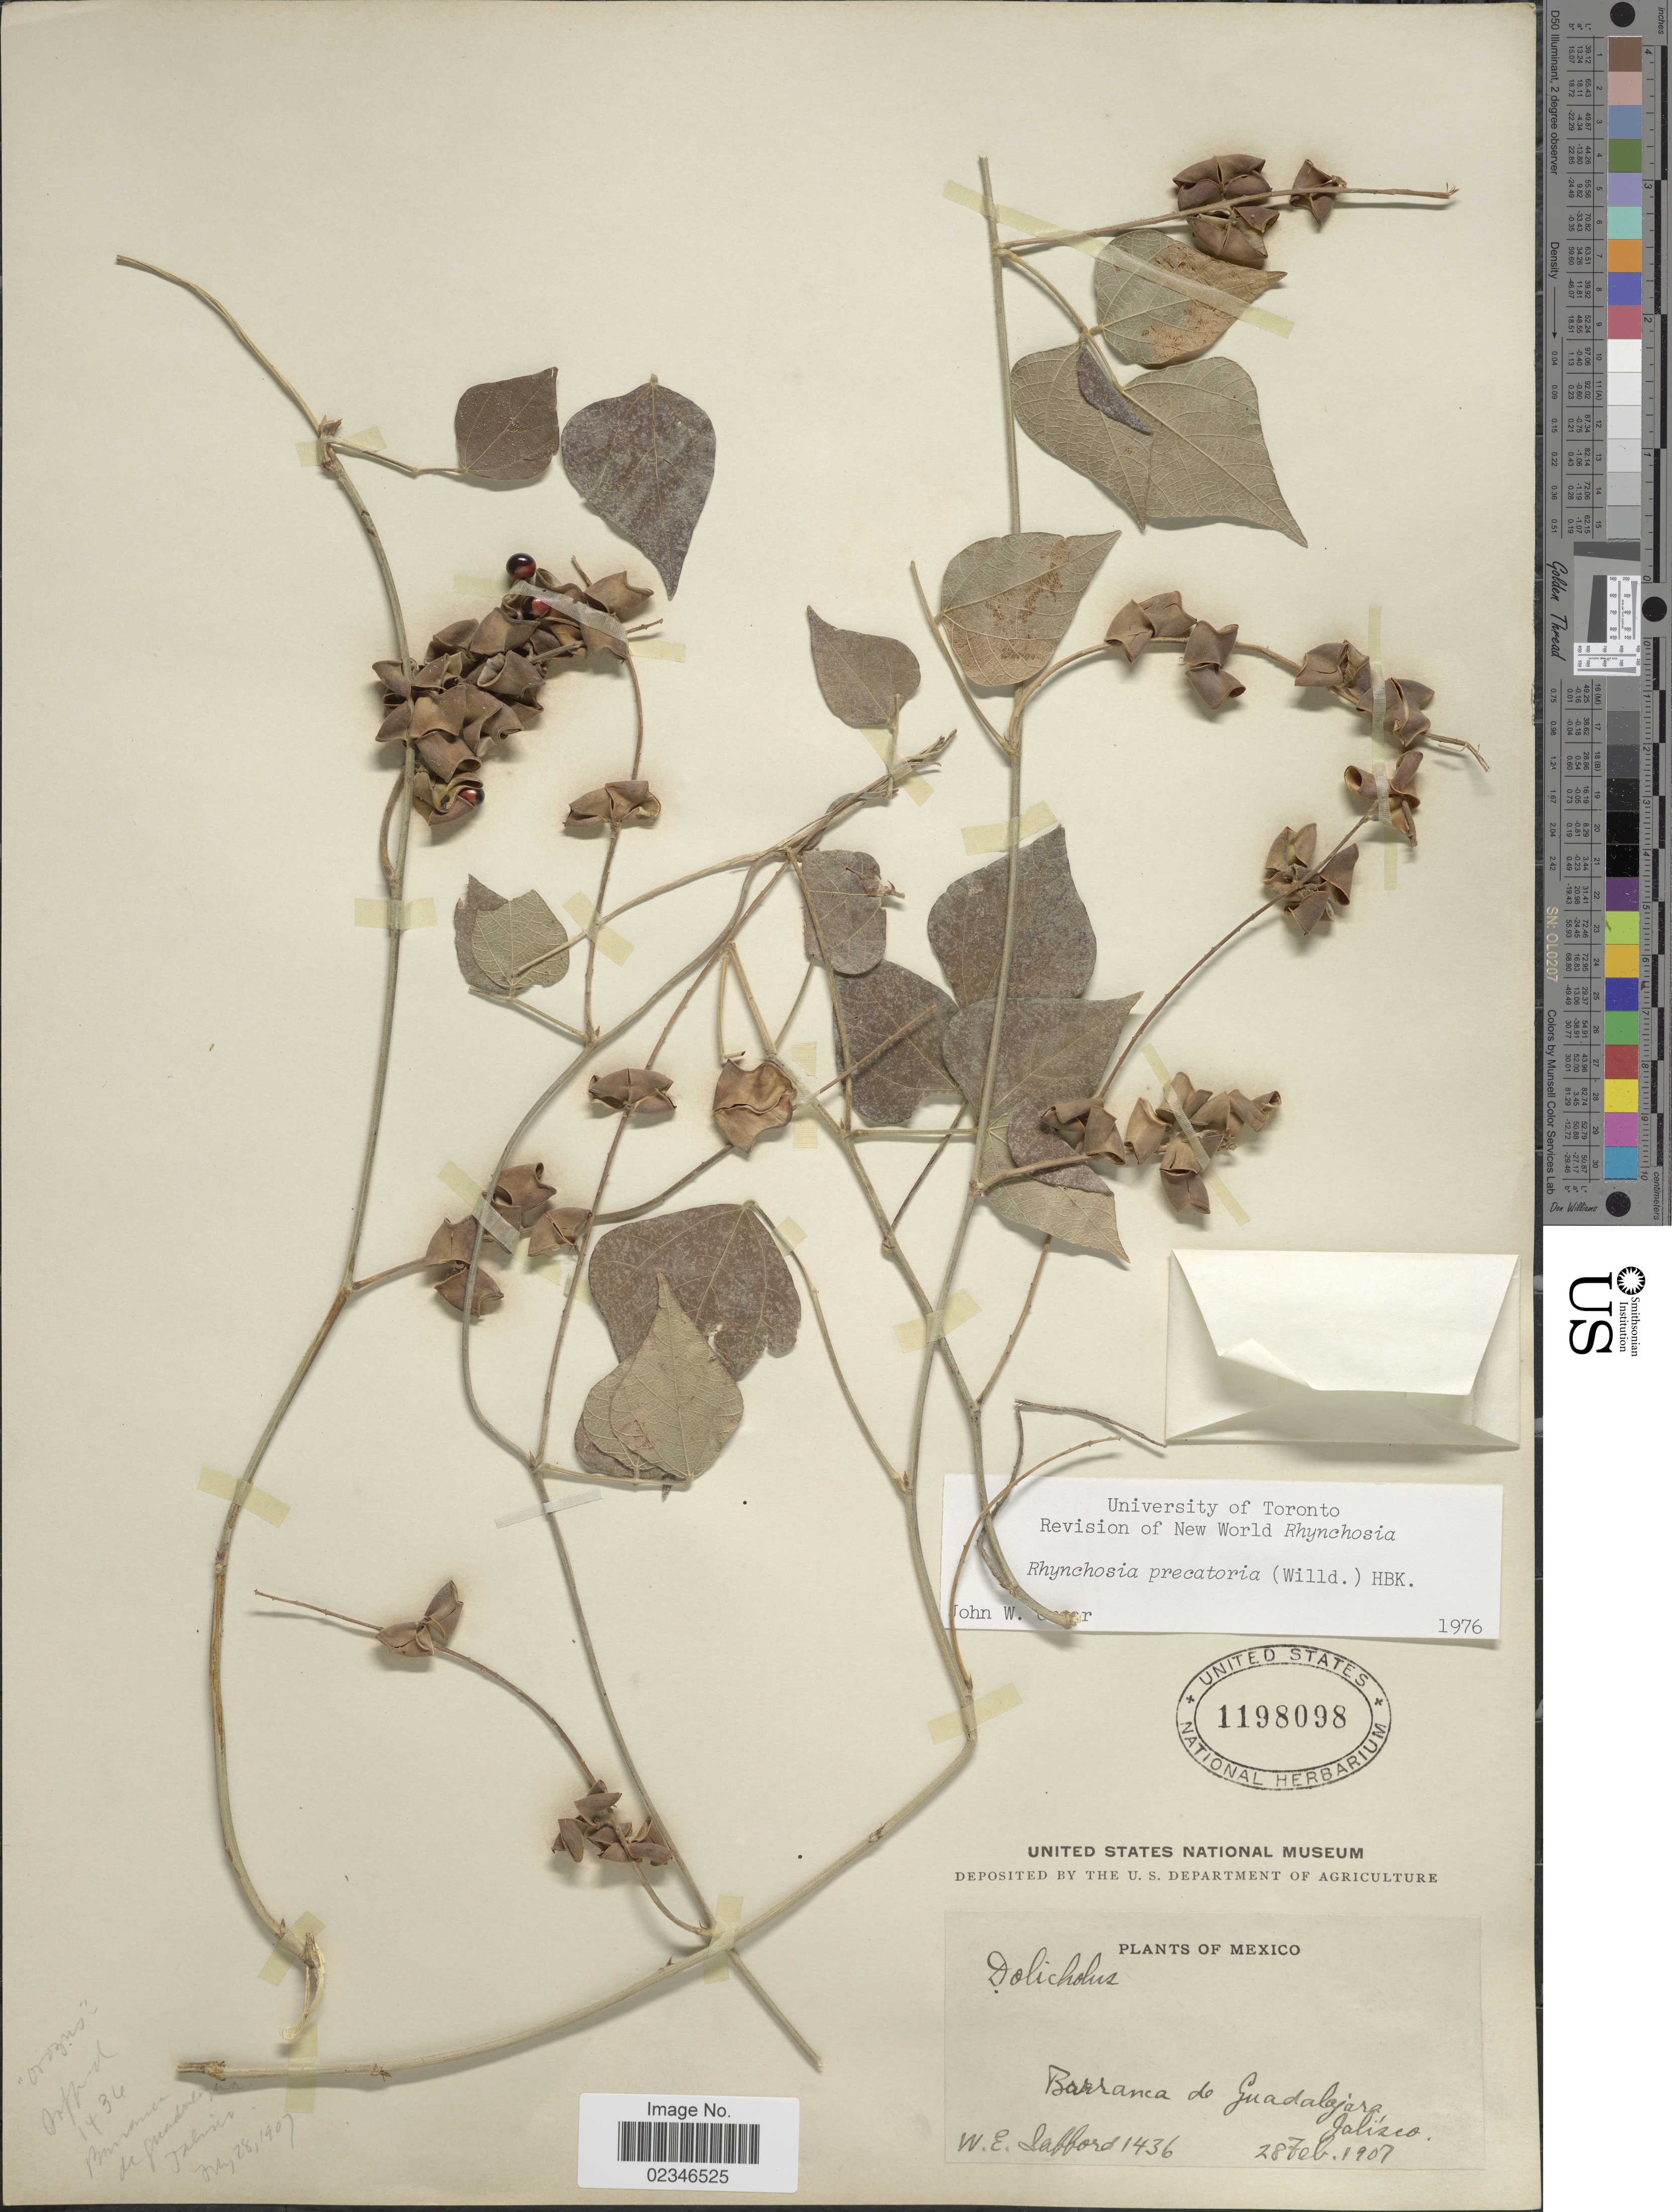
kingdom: Plantae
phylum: Tracheophyta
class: Magnoliopsida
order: Fabales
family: Fabaceae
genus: Rhynchosia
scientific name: Rhynchosia precatoria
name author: (Willd.) DC.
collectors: W. E. Safford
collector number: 1436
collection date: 1907-02-28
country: Mexico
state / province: Jalisco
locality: Barranca de Guadalajara, Jalisco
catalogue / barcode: US 1198098